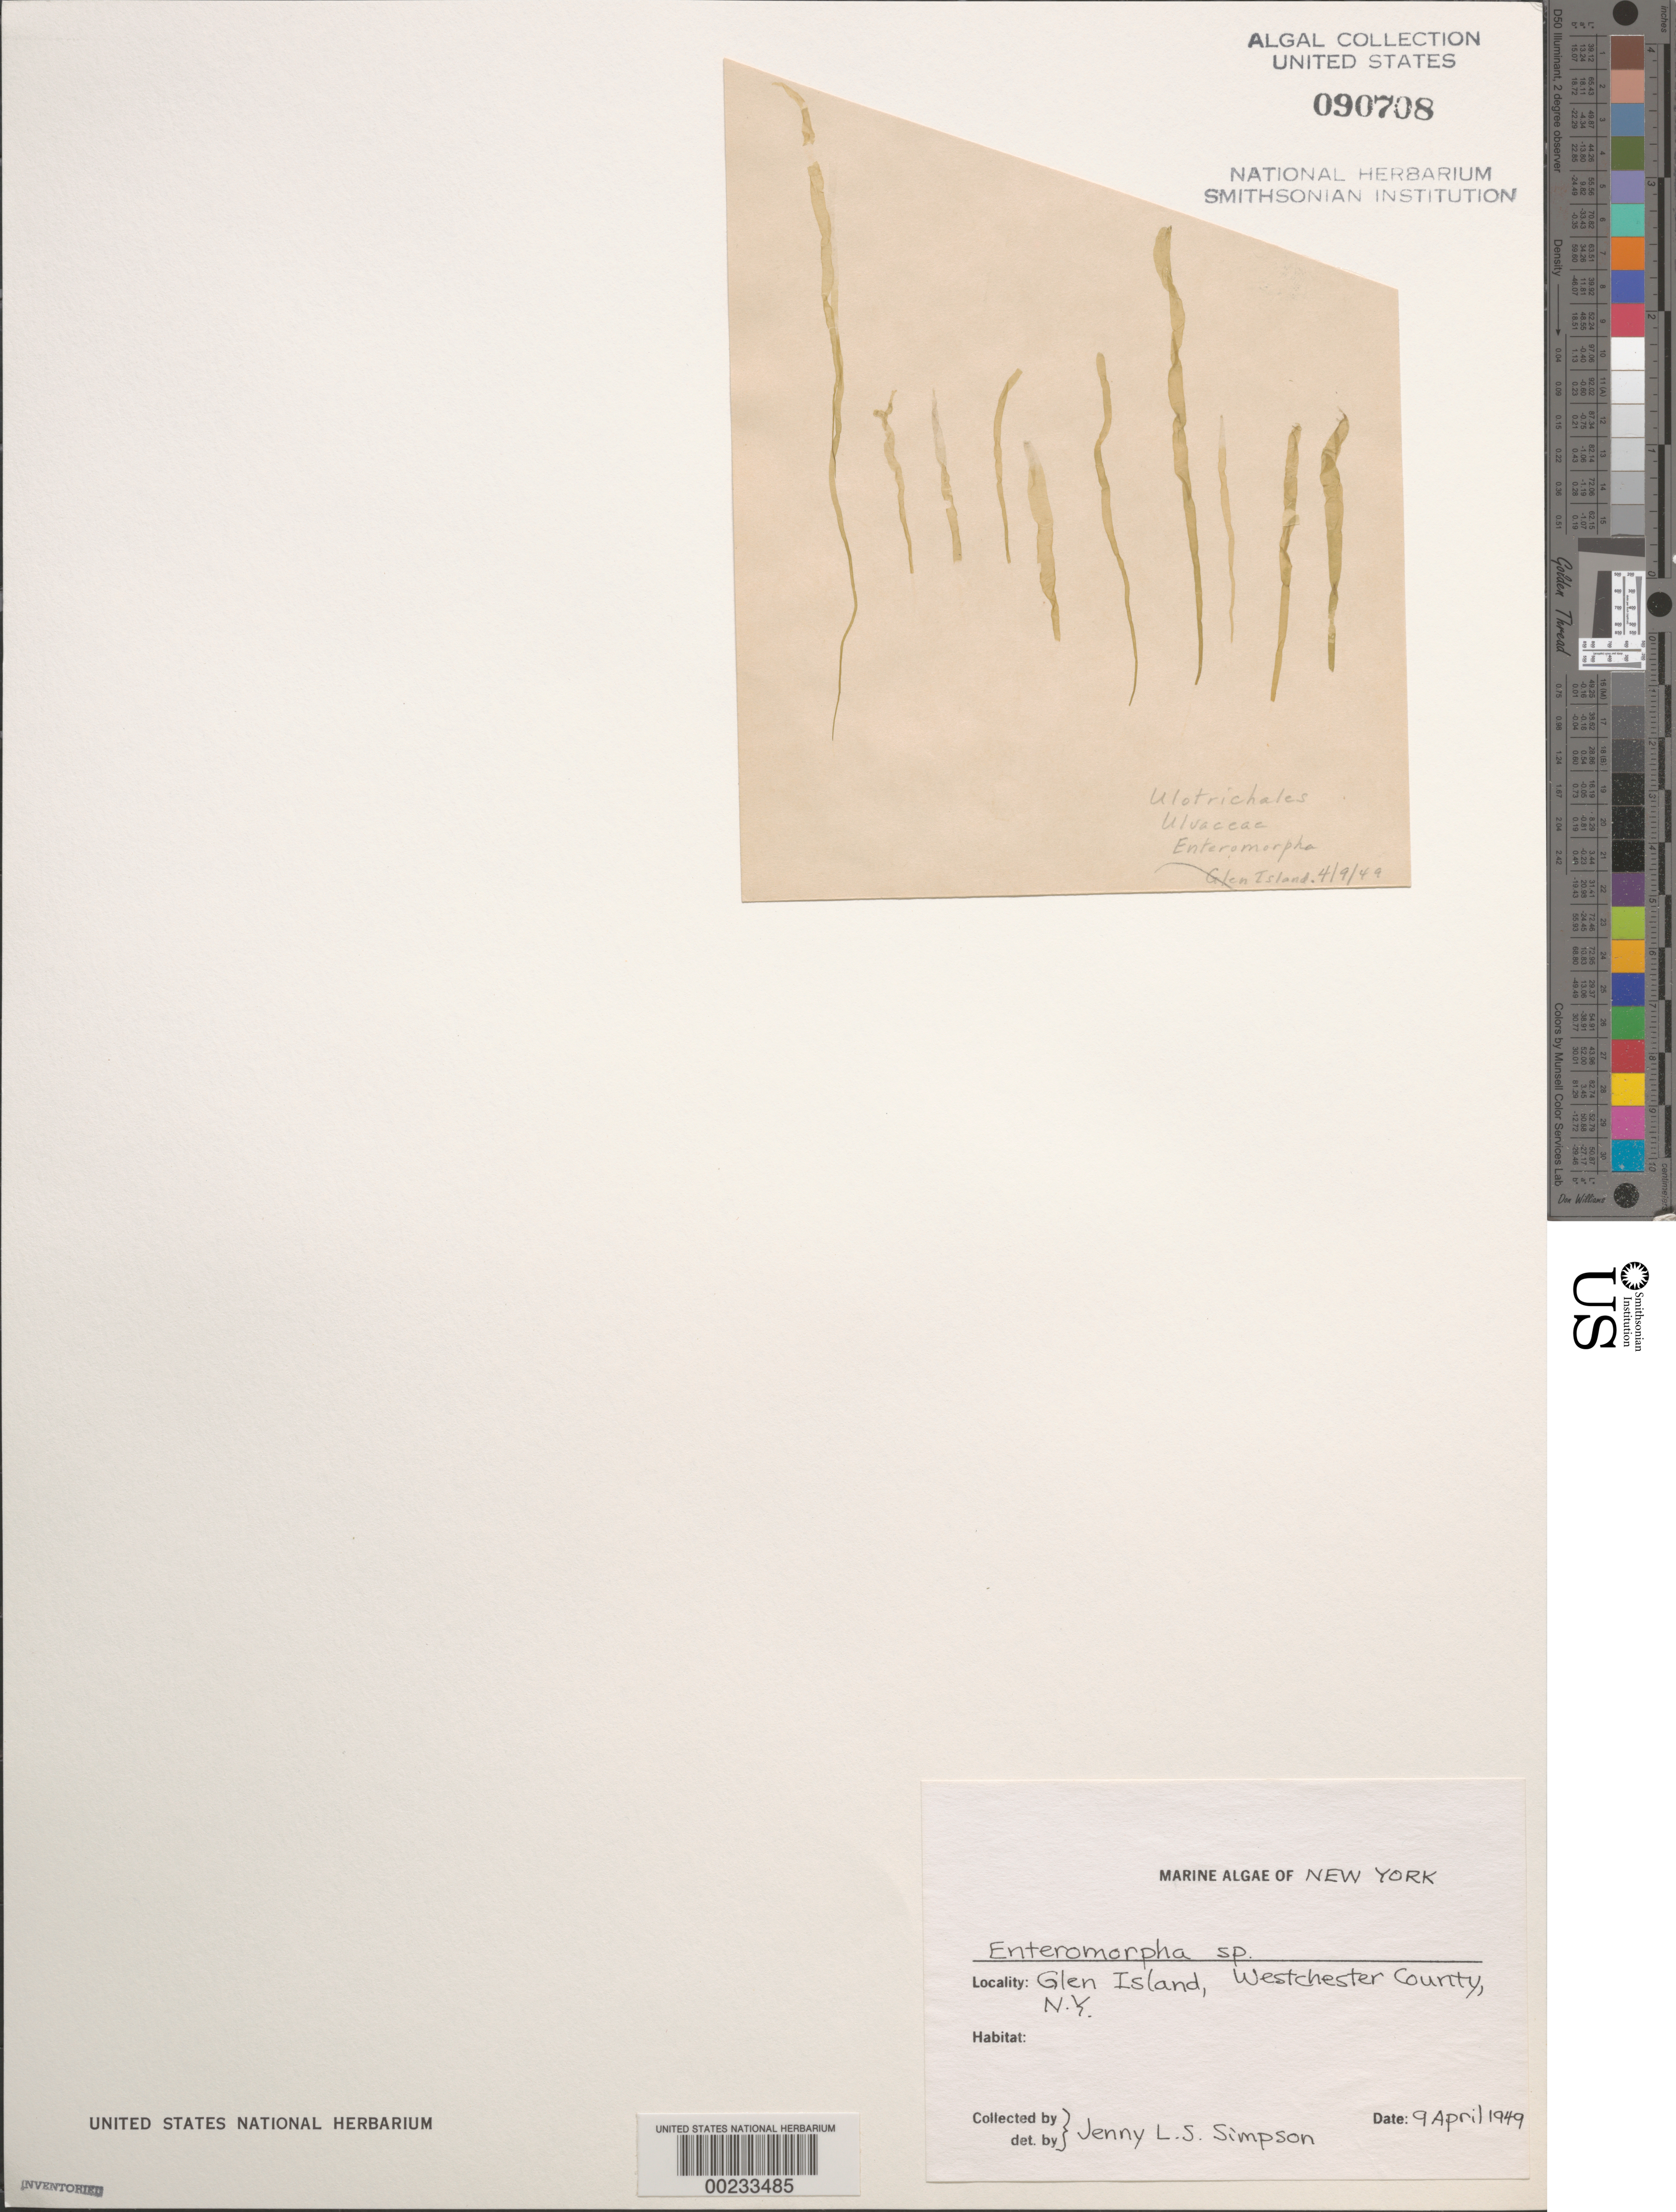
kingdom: Plantae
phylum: Chlorophyta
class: Ulvophyceae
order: Ulvales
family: Ulvaceae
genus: Ulva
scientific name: Ulva sp.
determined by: Algae name updating Project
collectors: J. Simpson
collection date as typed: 09 Apr 1949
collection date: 1949-04-09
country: United States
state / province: New York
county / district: Westchester County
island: Glen Island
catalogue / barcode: US 90708